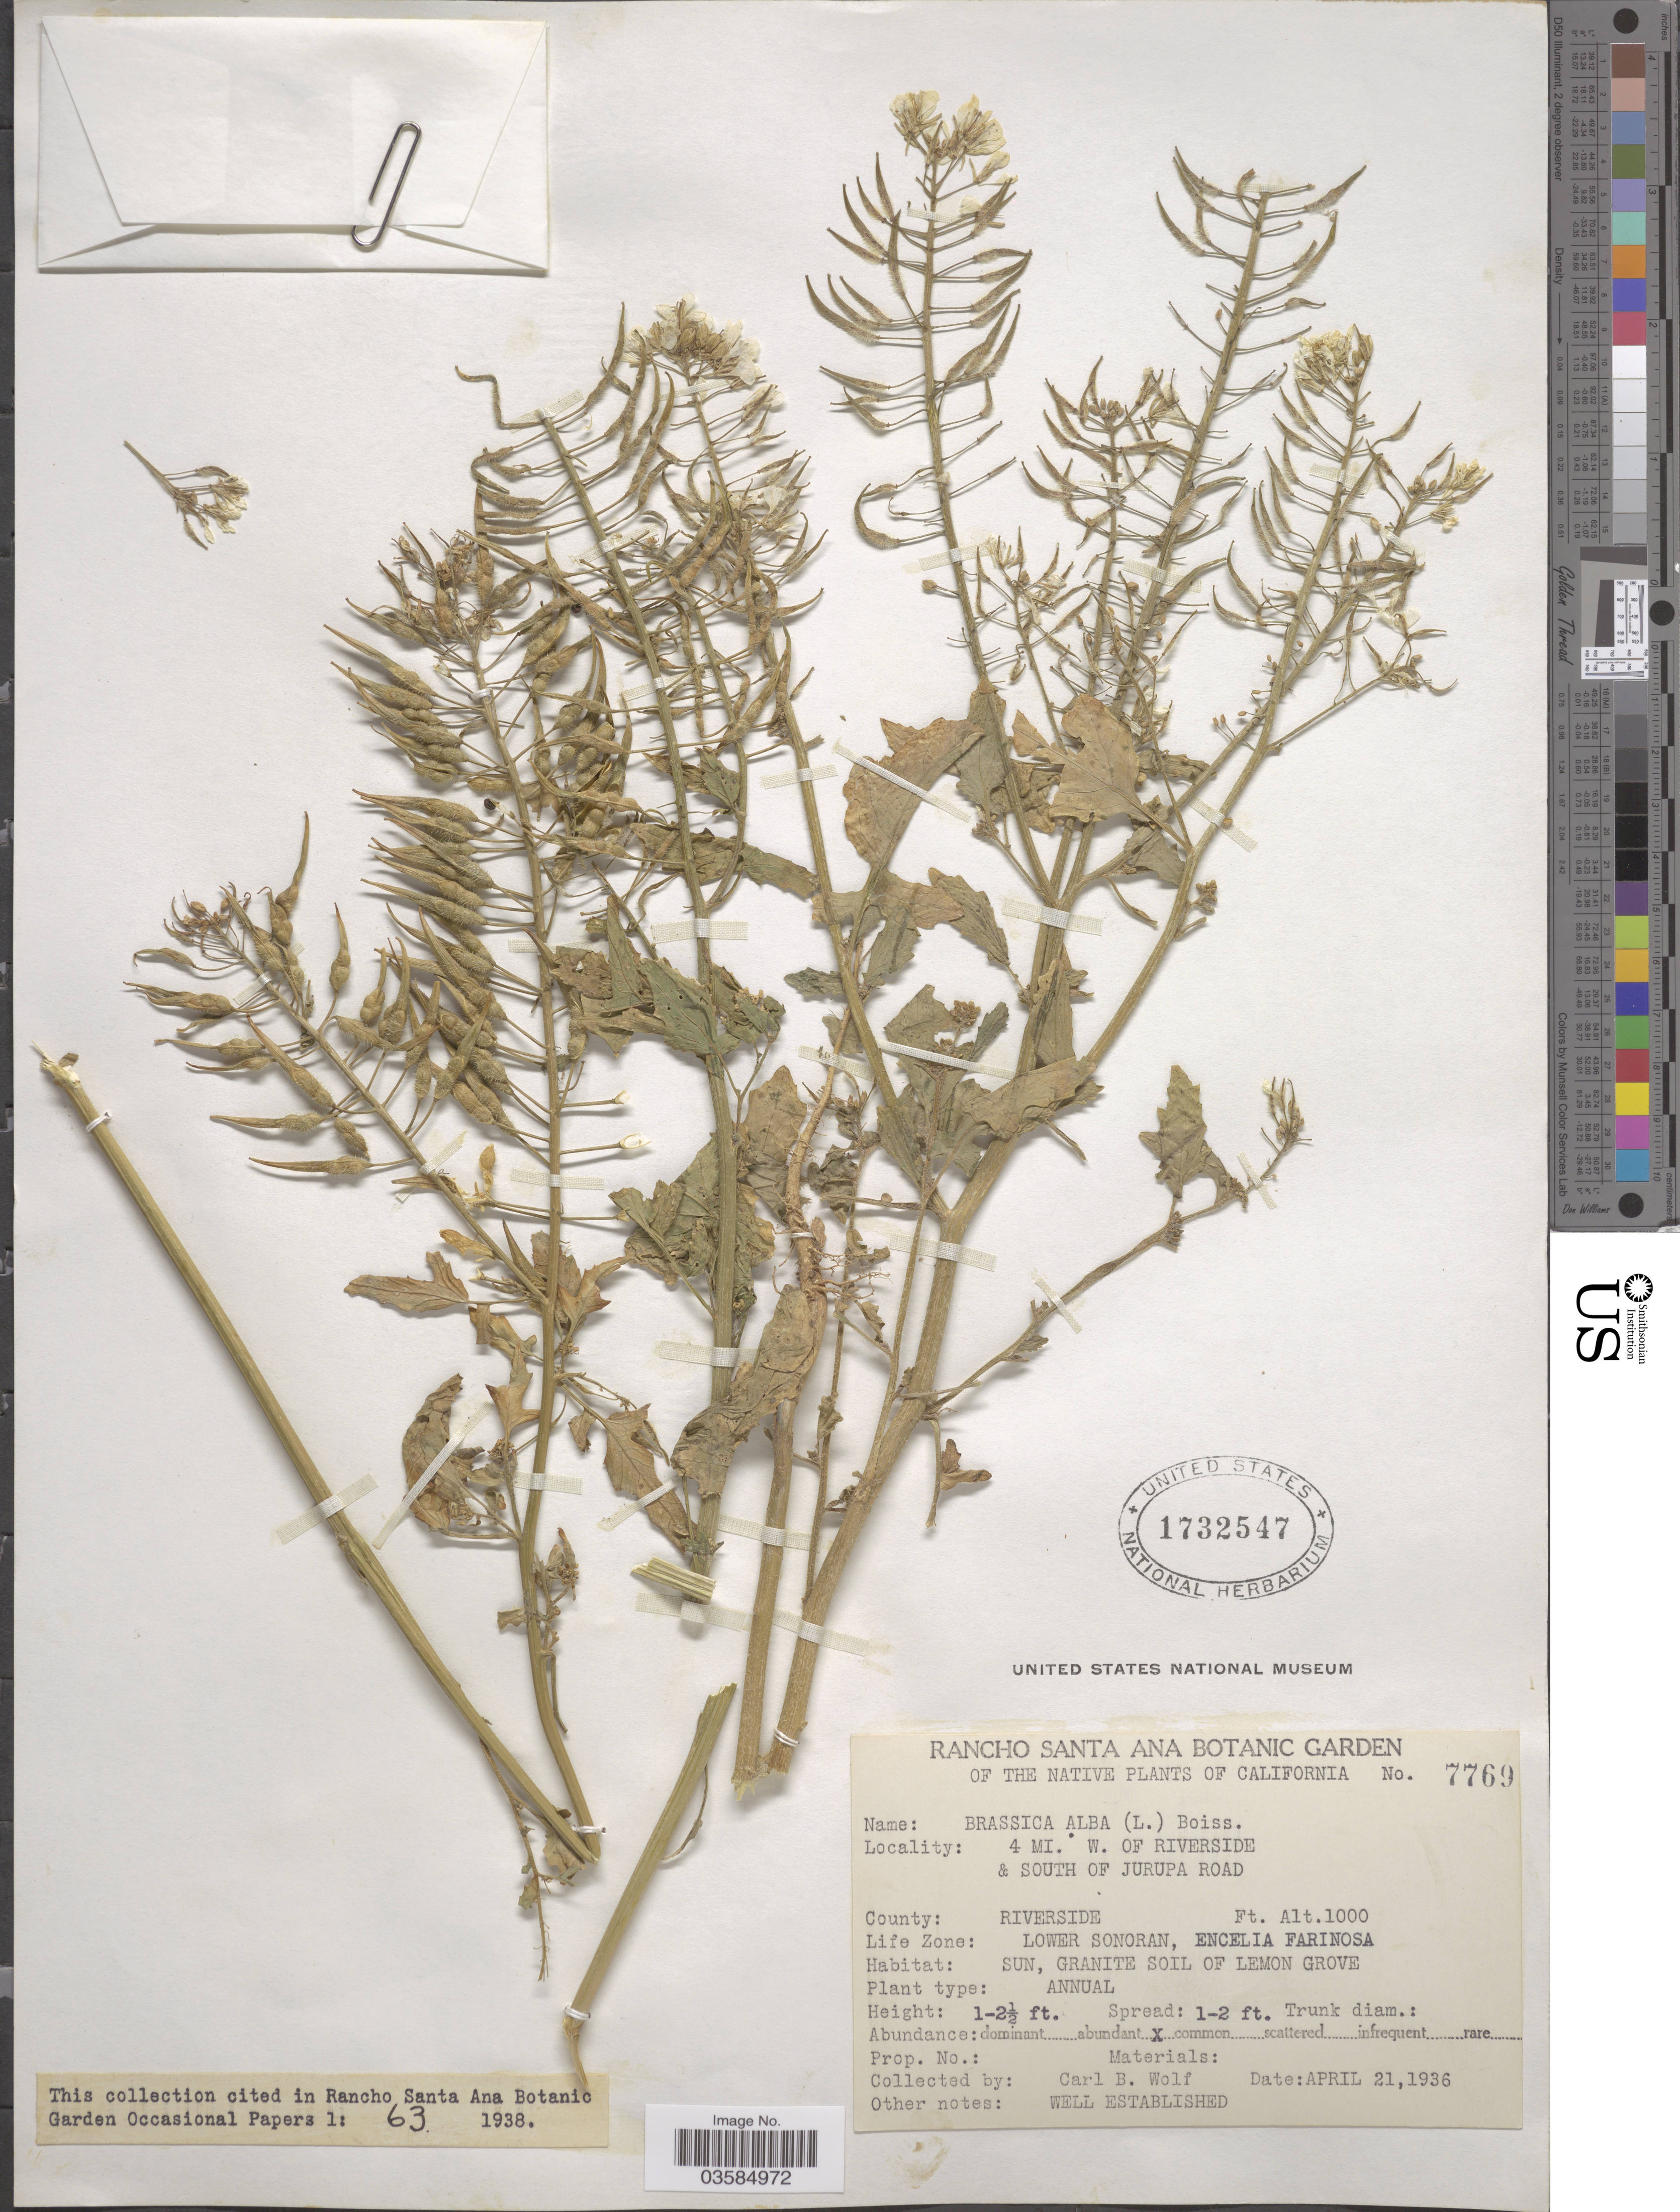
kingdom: Plantae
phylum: Tracheophyta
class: Magnoliopsida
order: Brassicales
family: Brassicaceae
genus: Brassica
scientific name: Brassica alba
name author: (L.) L. Rabenhorst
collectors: C. B. Wolf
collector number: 7769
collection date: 1936-04-21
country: United States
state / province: California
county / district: Riverside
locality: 4 mi. w. of riverside & south of Jurupa road. County: Riverside. Lifezone: Lower Sonoran. Encelia Farinosa.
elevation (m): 305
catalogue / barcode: US 1732547